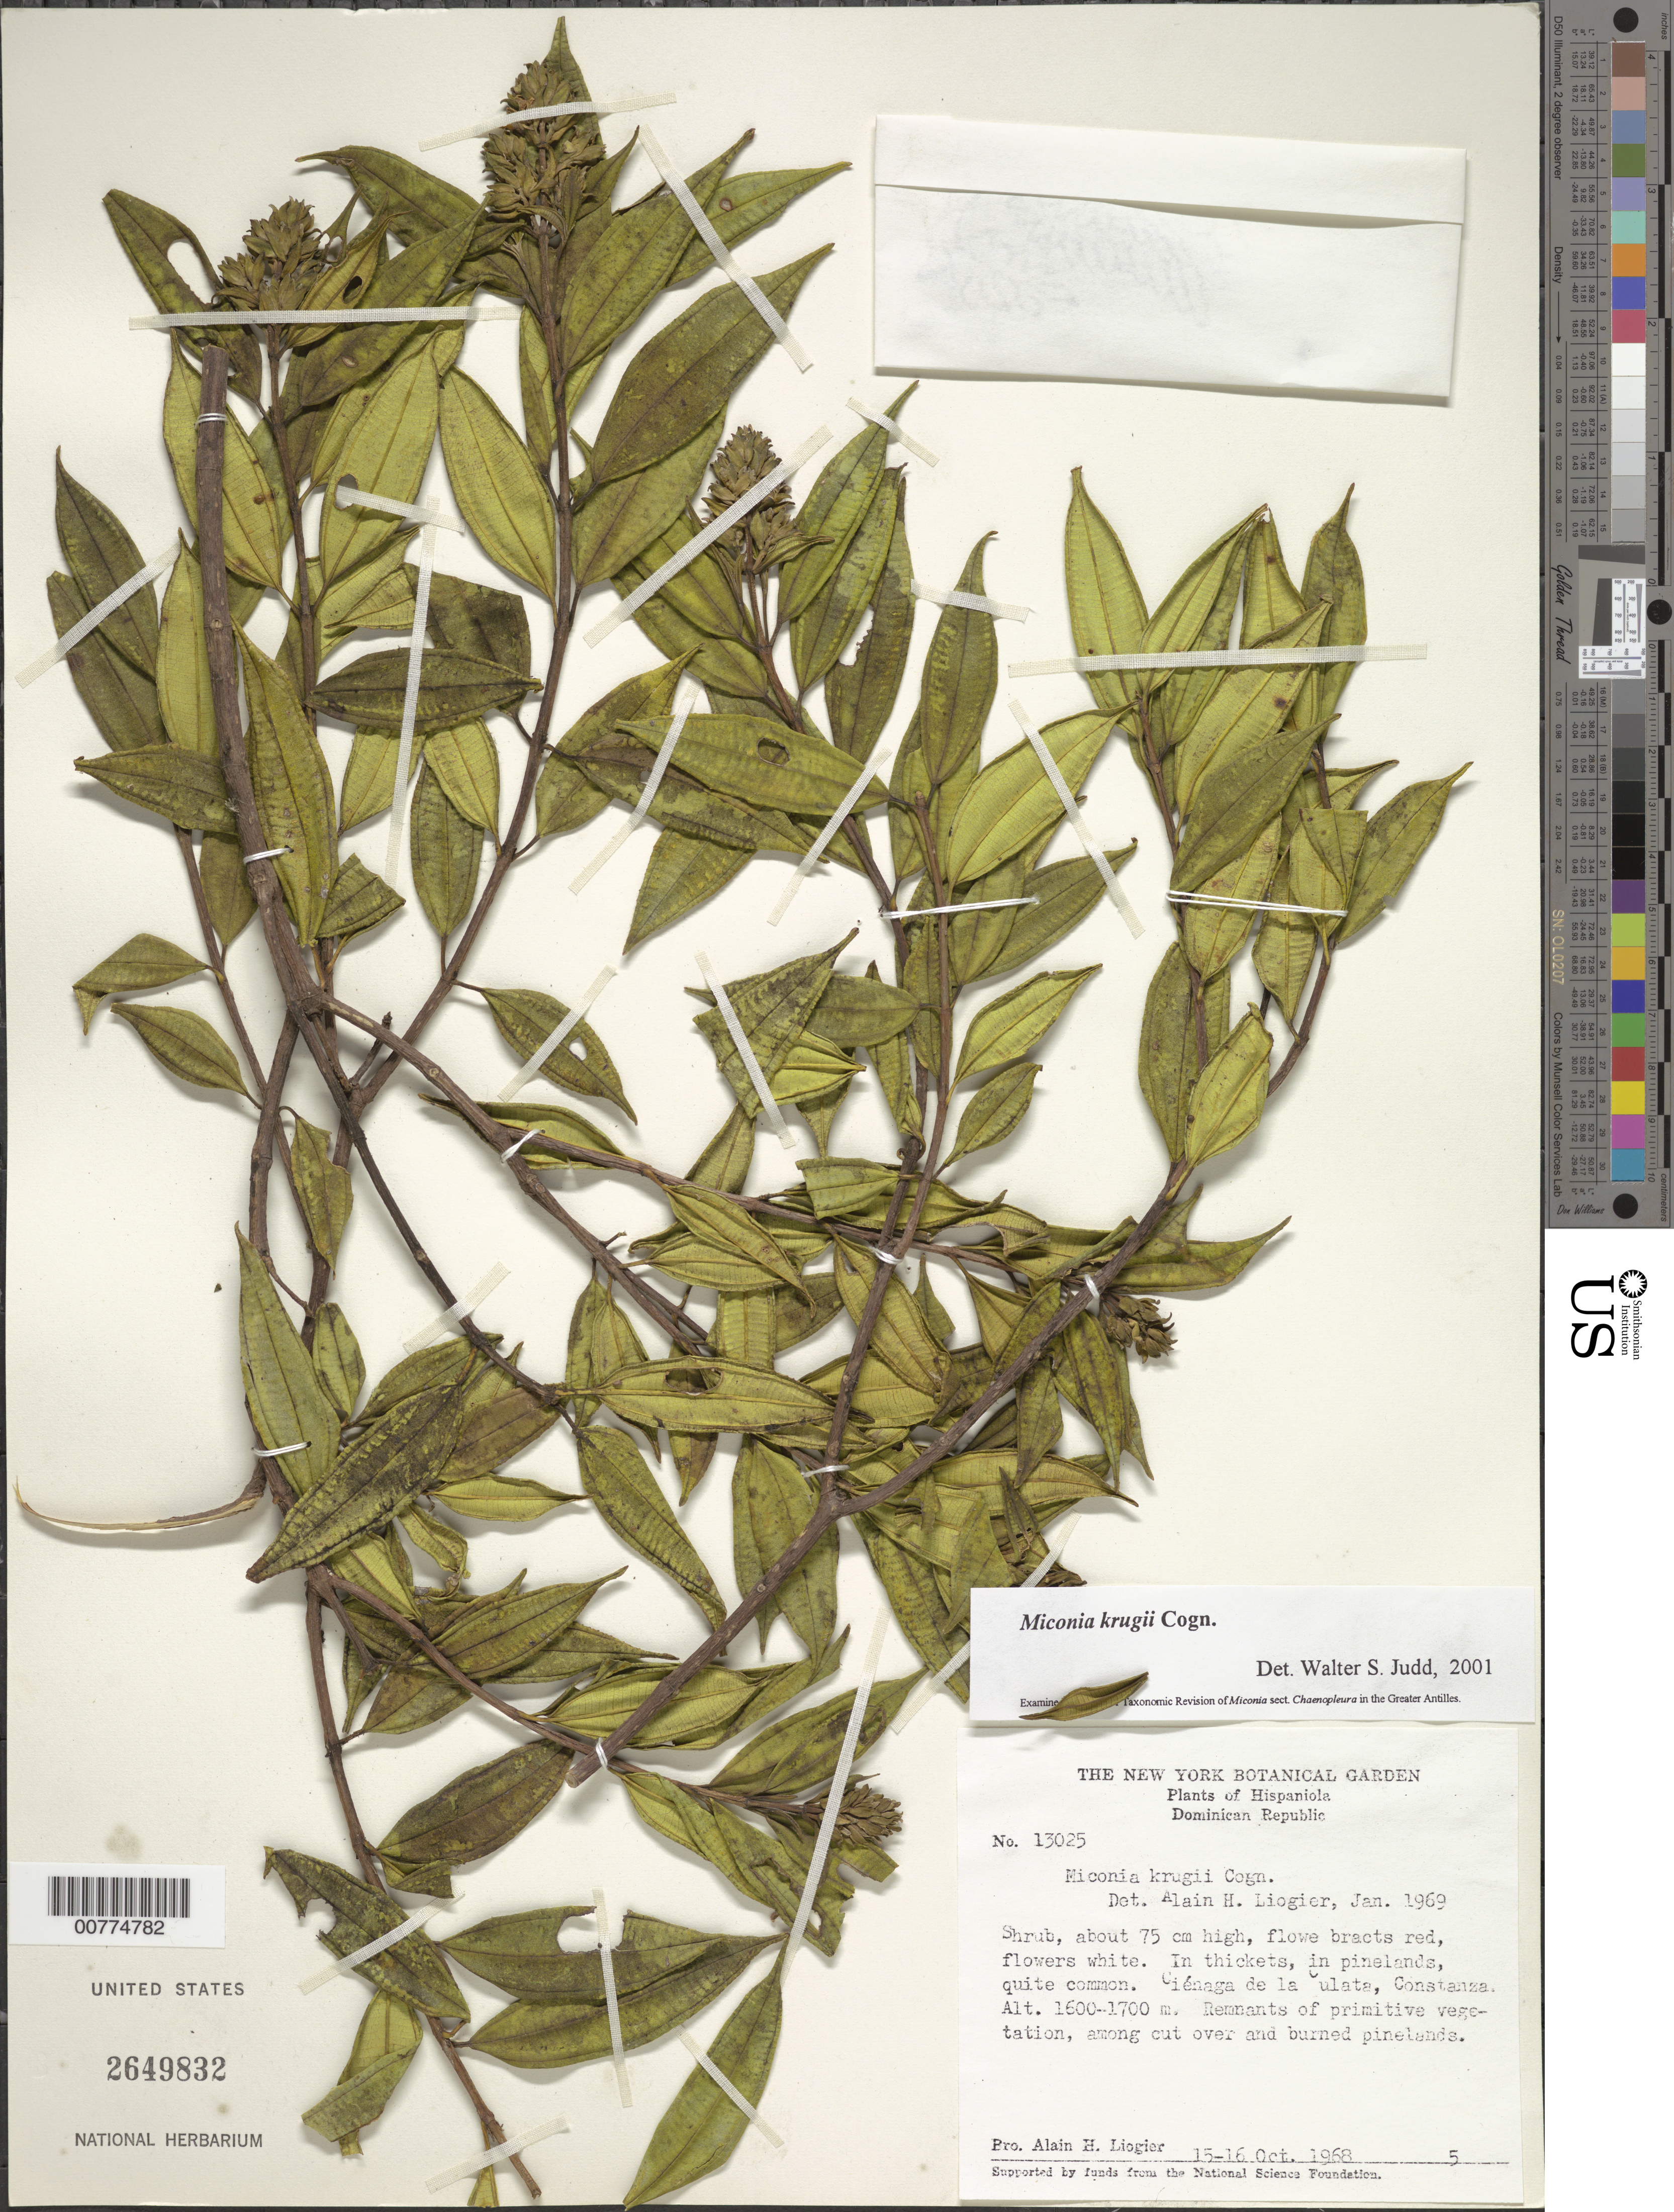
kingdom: Plantae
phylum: Tracheophyta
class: Magnoliopsida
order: Myrtales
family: Melastomataceae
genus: Miconia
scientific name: Miconia krugii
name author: Cogn.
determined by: Judd, Walter S.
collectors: A. H. Liogier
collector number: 13025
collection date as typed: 15 Oct 1968 to 16 Oct 1968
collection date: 1968-10-15/1968-10-16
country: Dominican Republic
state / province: La Vega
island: Hispaniola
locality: Ciénaga de la Culata, Constanza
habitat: Remnants of primitive vegetation, among cut over and burned pinelands.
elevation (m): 1600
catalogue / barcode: US 2649832